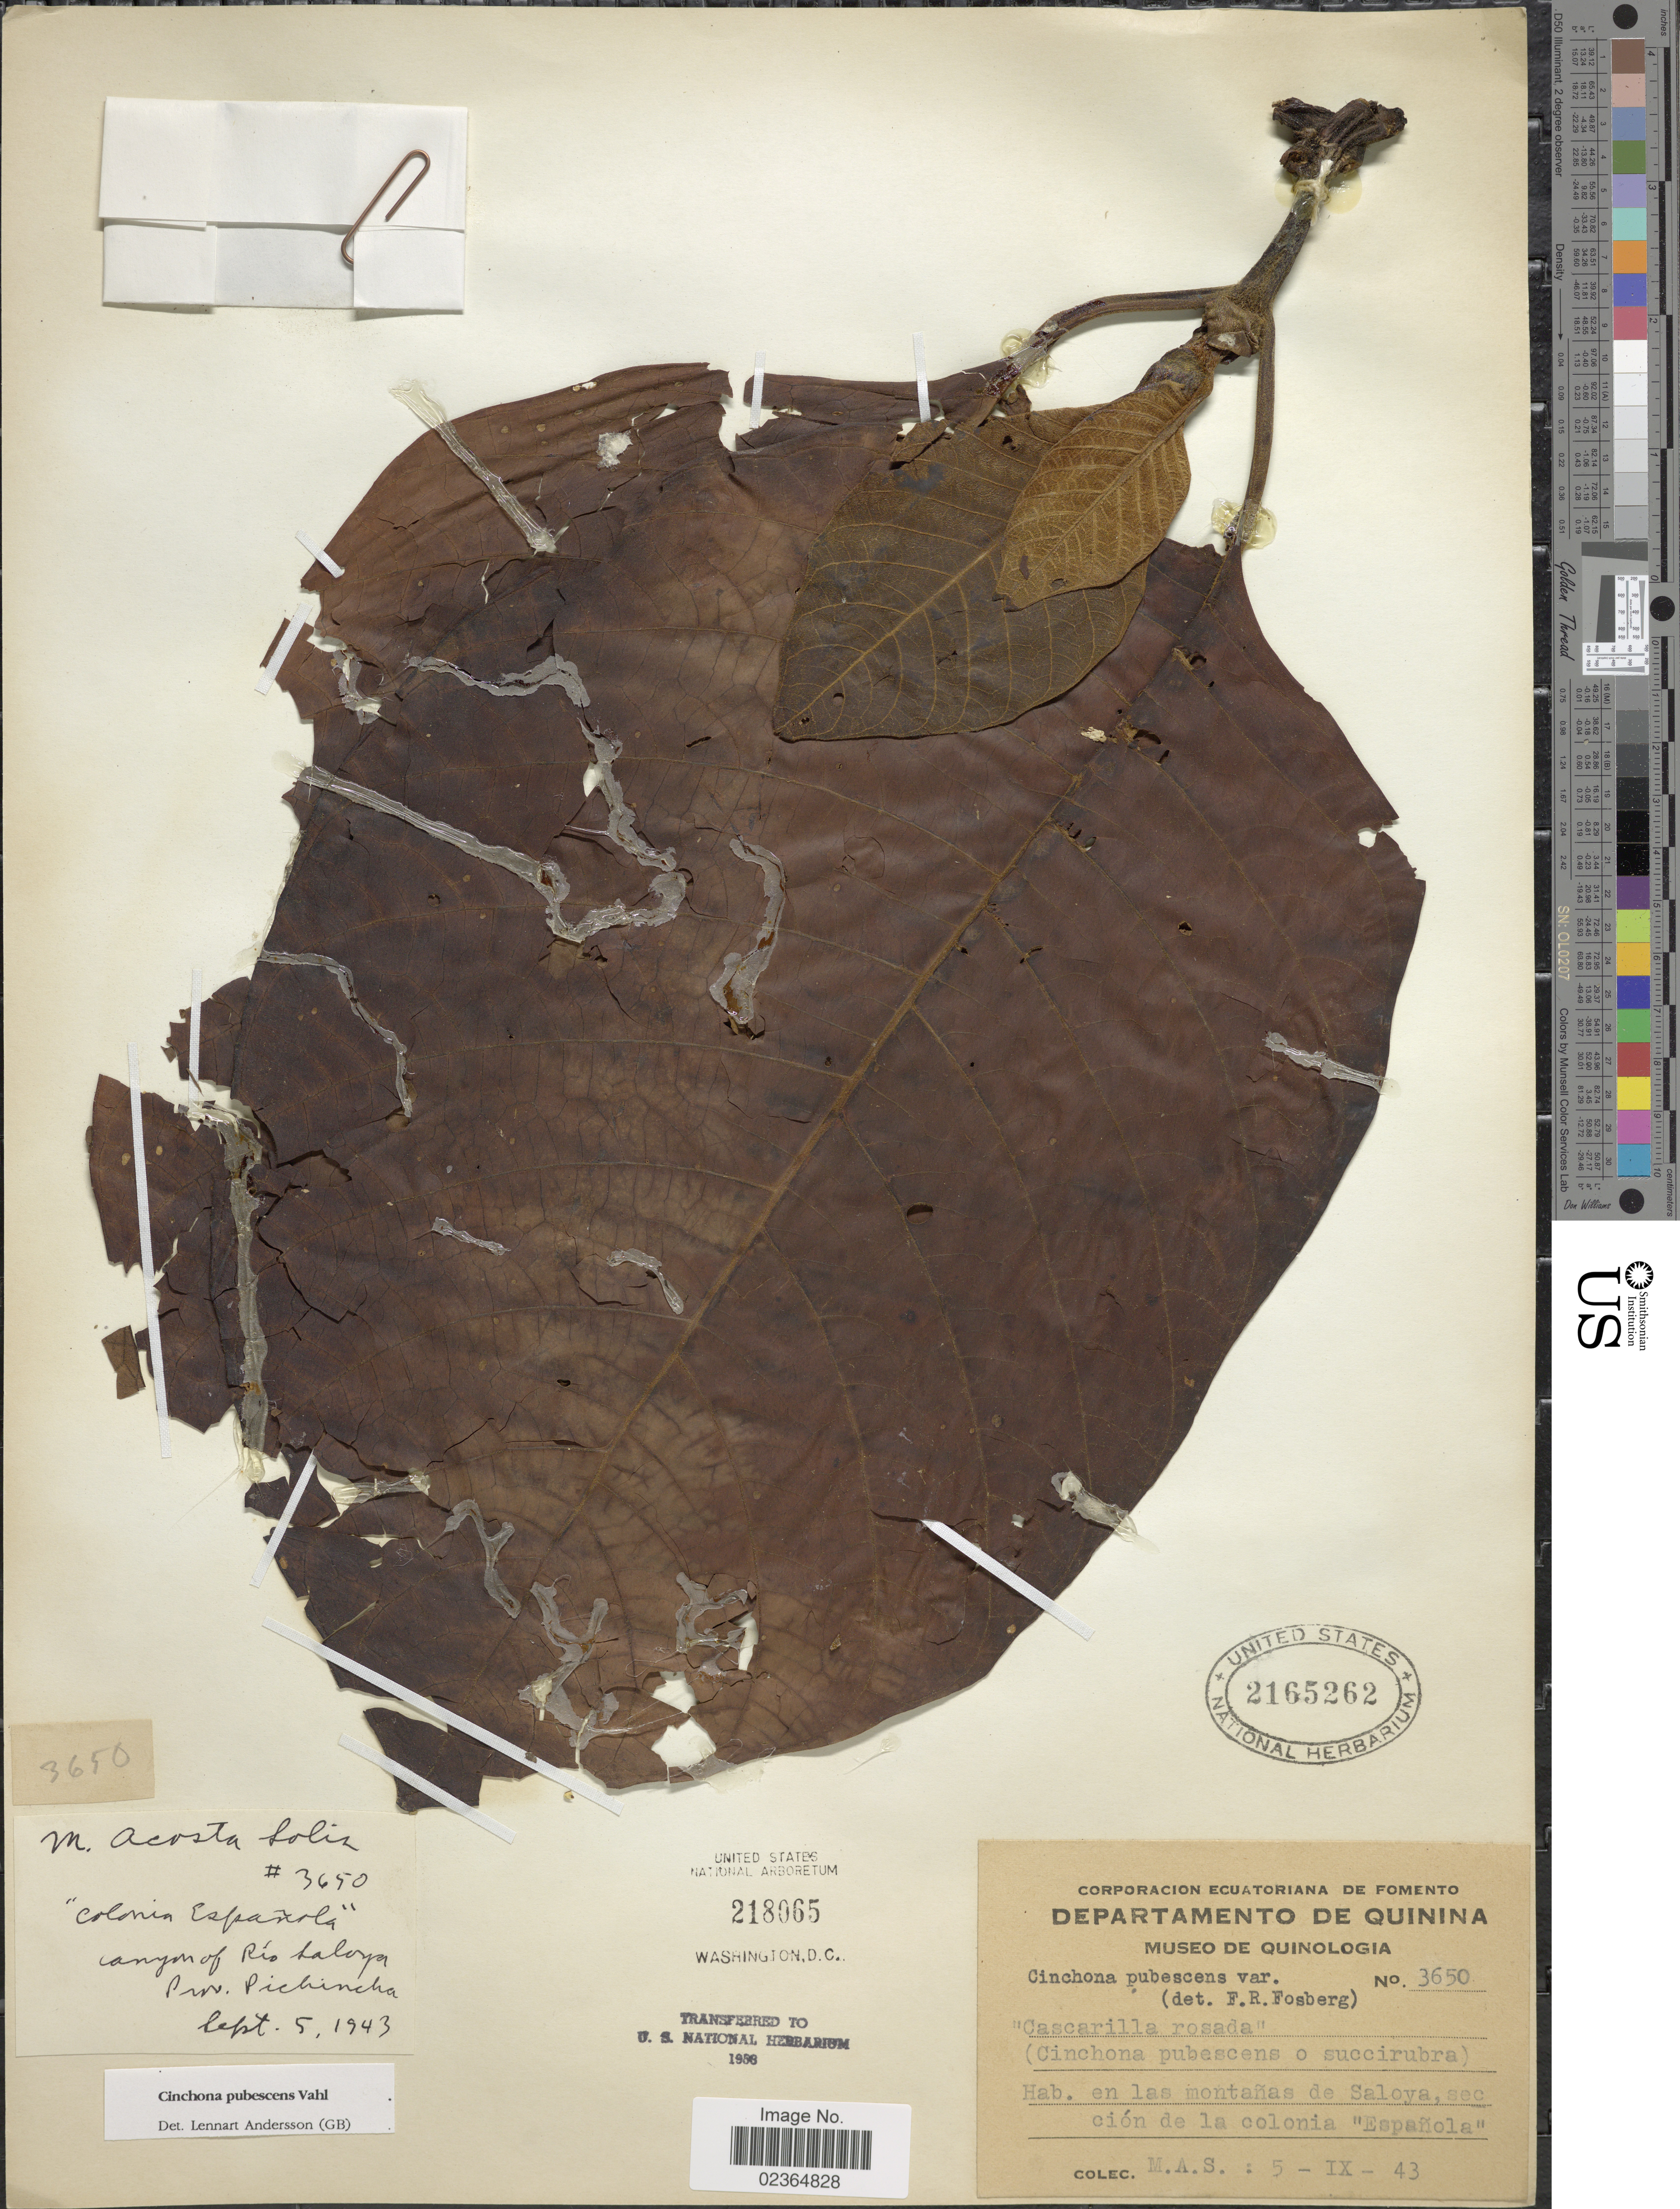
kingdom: Plantae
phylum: Tracheophyta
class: Magnoliopsida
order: Gentianales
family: Rubiaceae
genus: Cinchona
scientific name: Cinchona pubescens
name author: Vahl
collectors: M. Acosta Solis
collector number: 3650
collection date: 1943-09-05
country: Ecuador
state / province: Pichincha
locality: colonin Española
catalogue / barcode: US 2165262